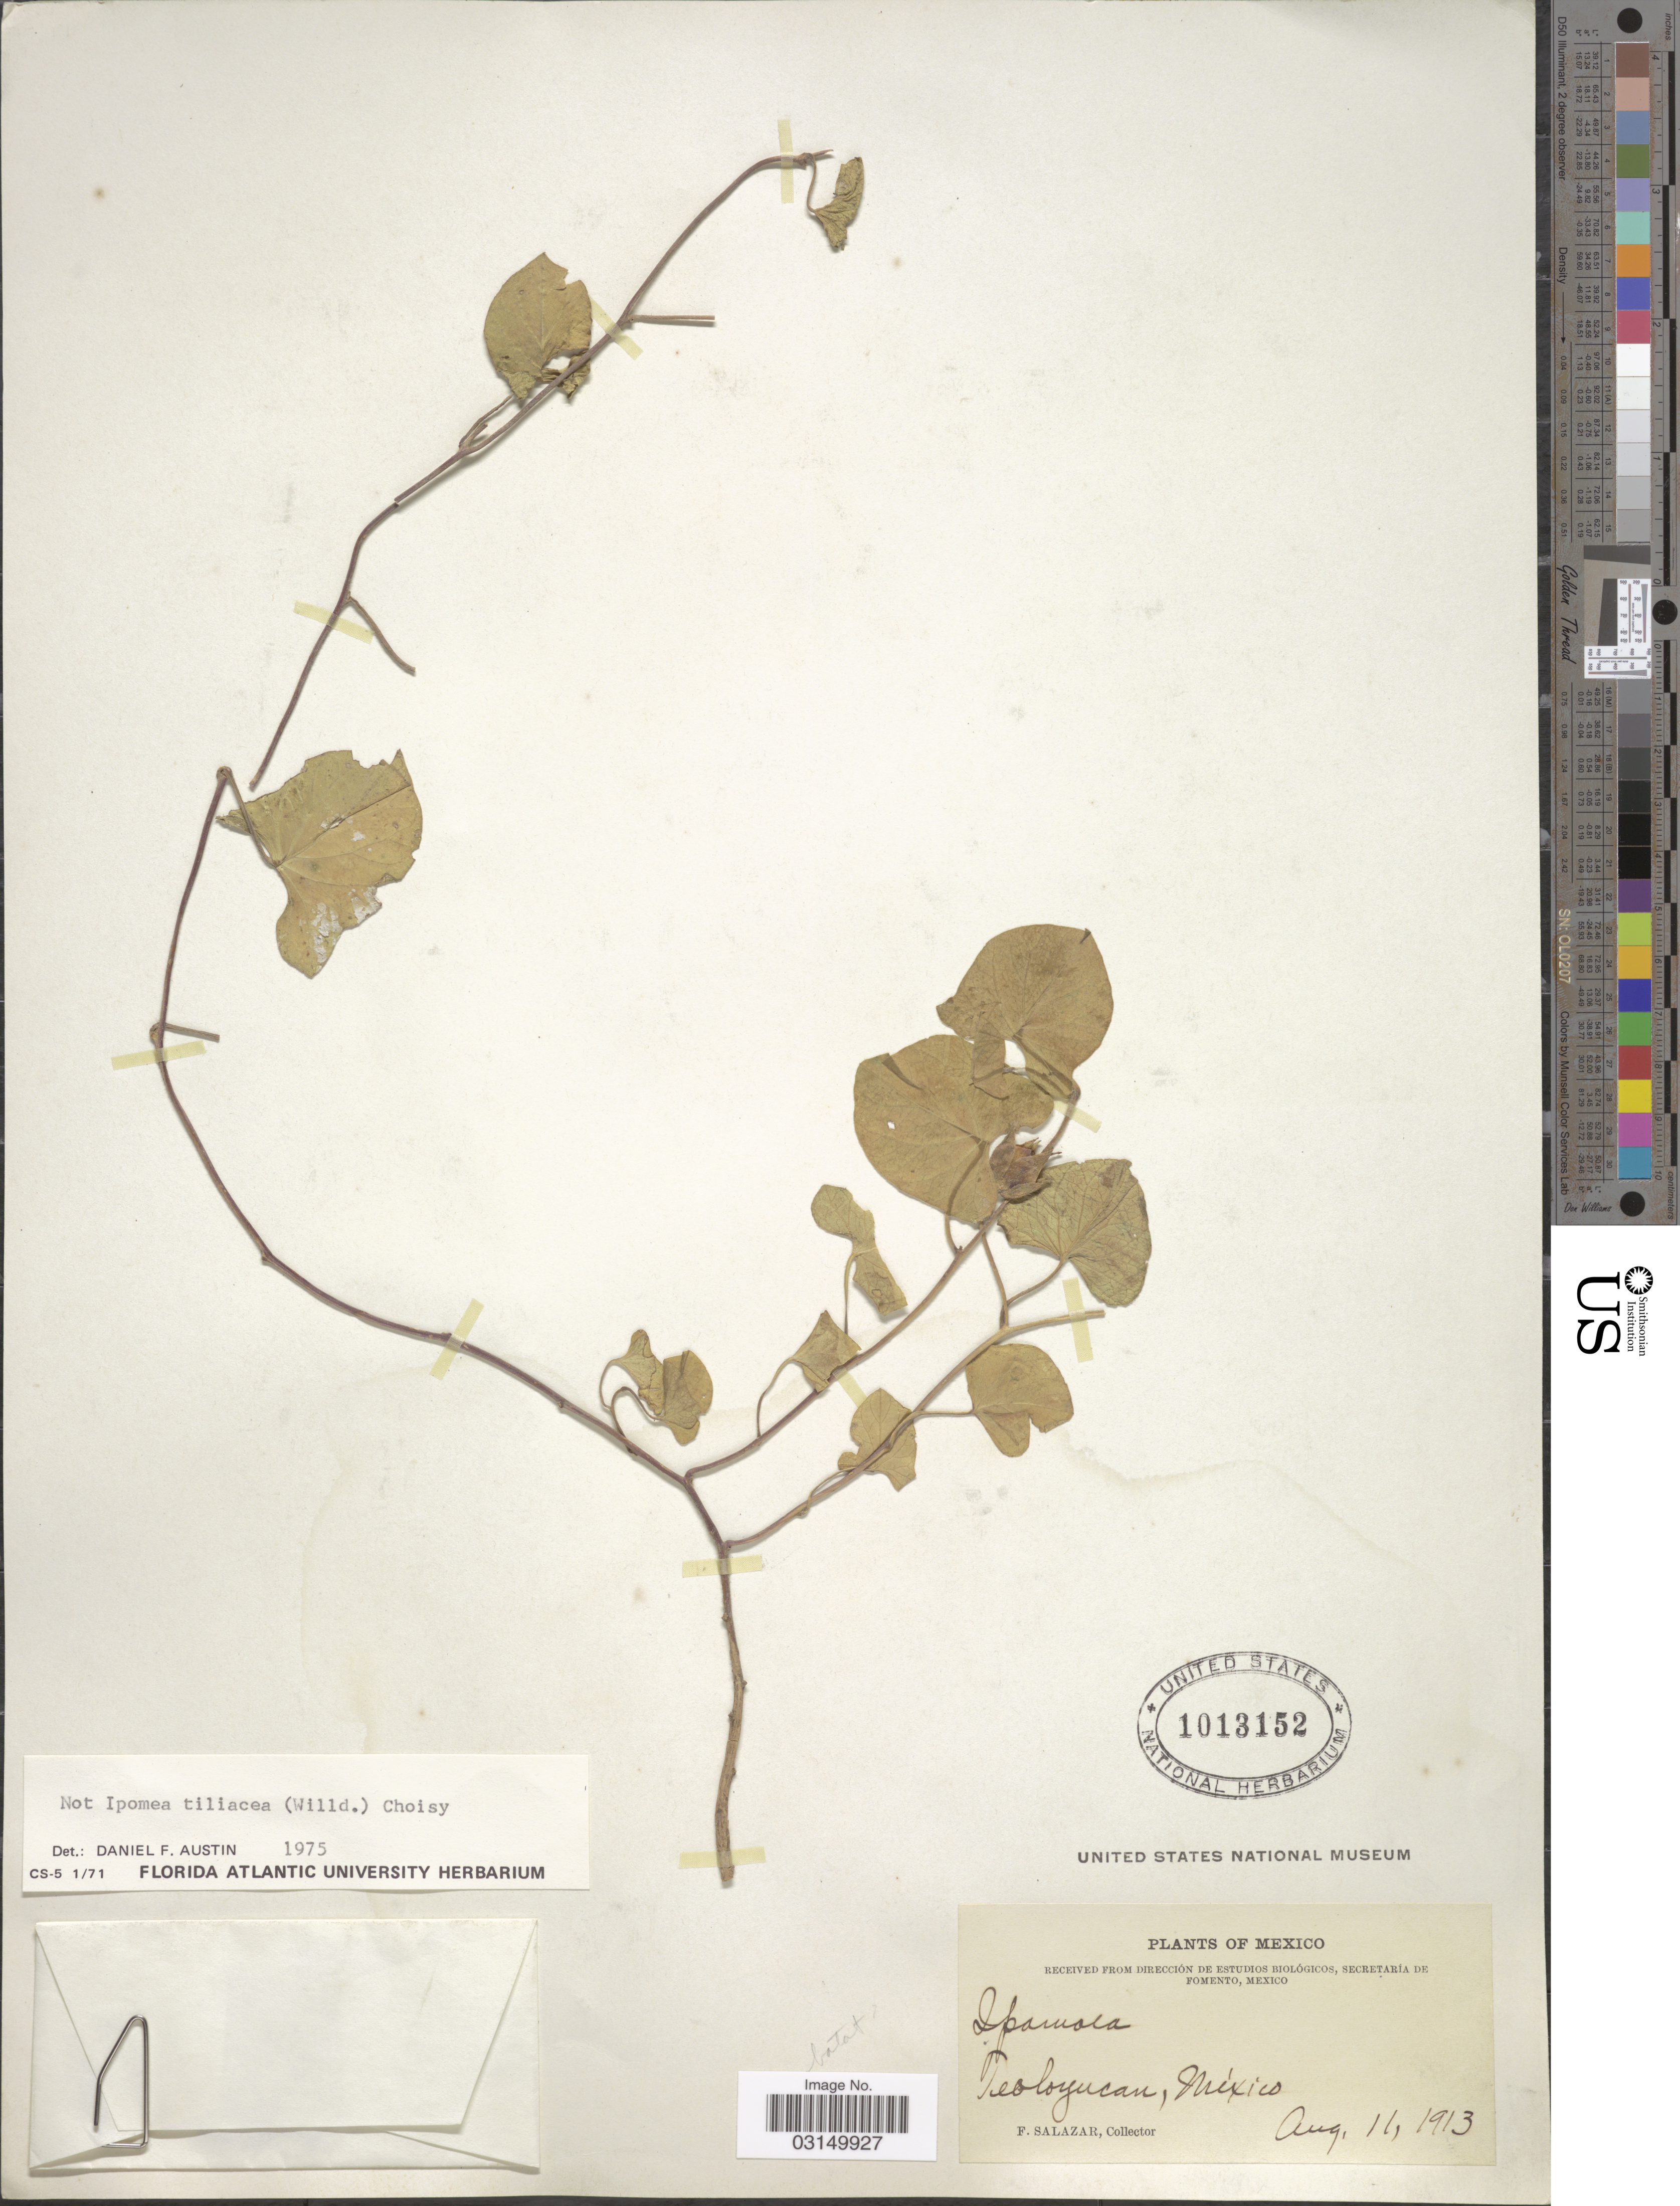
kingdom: Plantae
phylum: Tracheophyta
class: Magnoliopsida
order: Solanales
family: Convolvulaceae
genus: Ipomoea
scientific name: Ipomoea delphinifolia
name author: M. Martens & Galeotti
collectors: F. Salazar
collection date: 1913-08-11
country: Mexico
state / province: México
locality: Teoloyucan.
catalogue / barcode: US 1013152